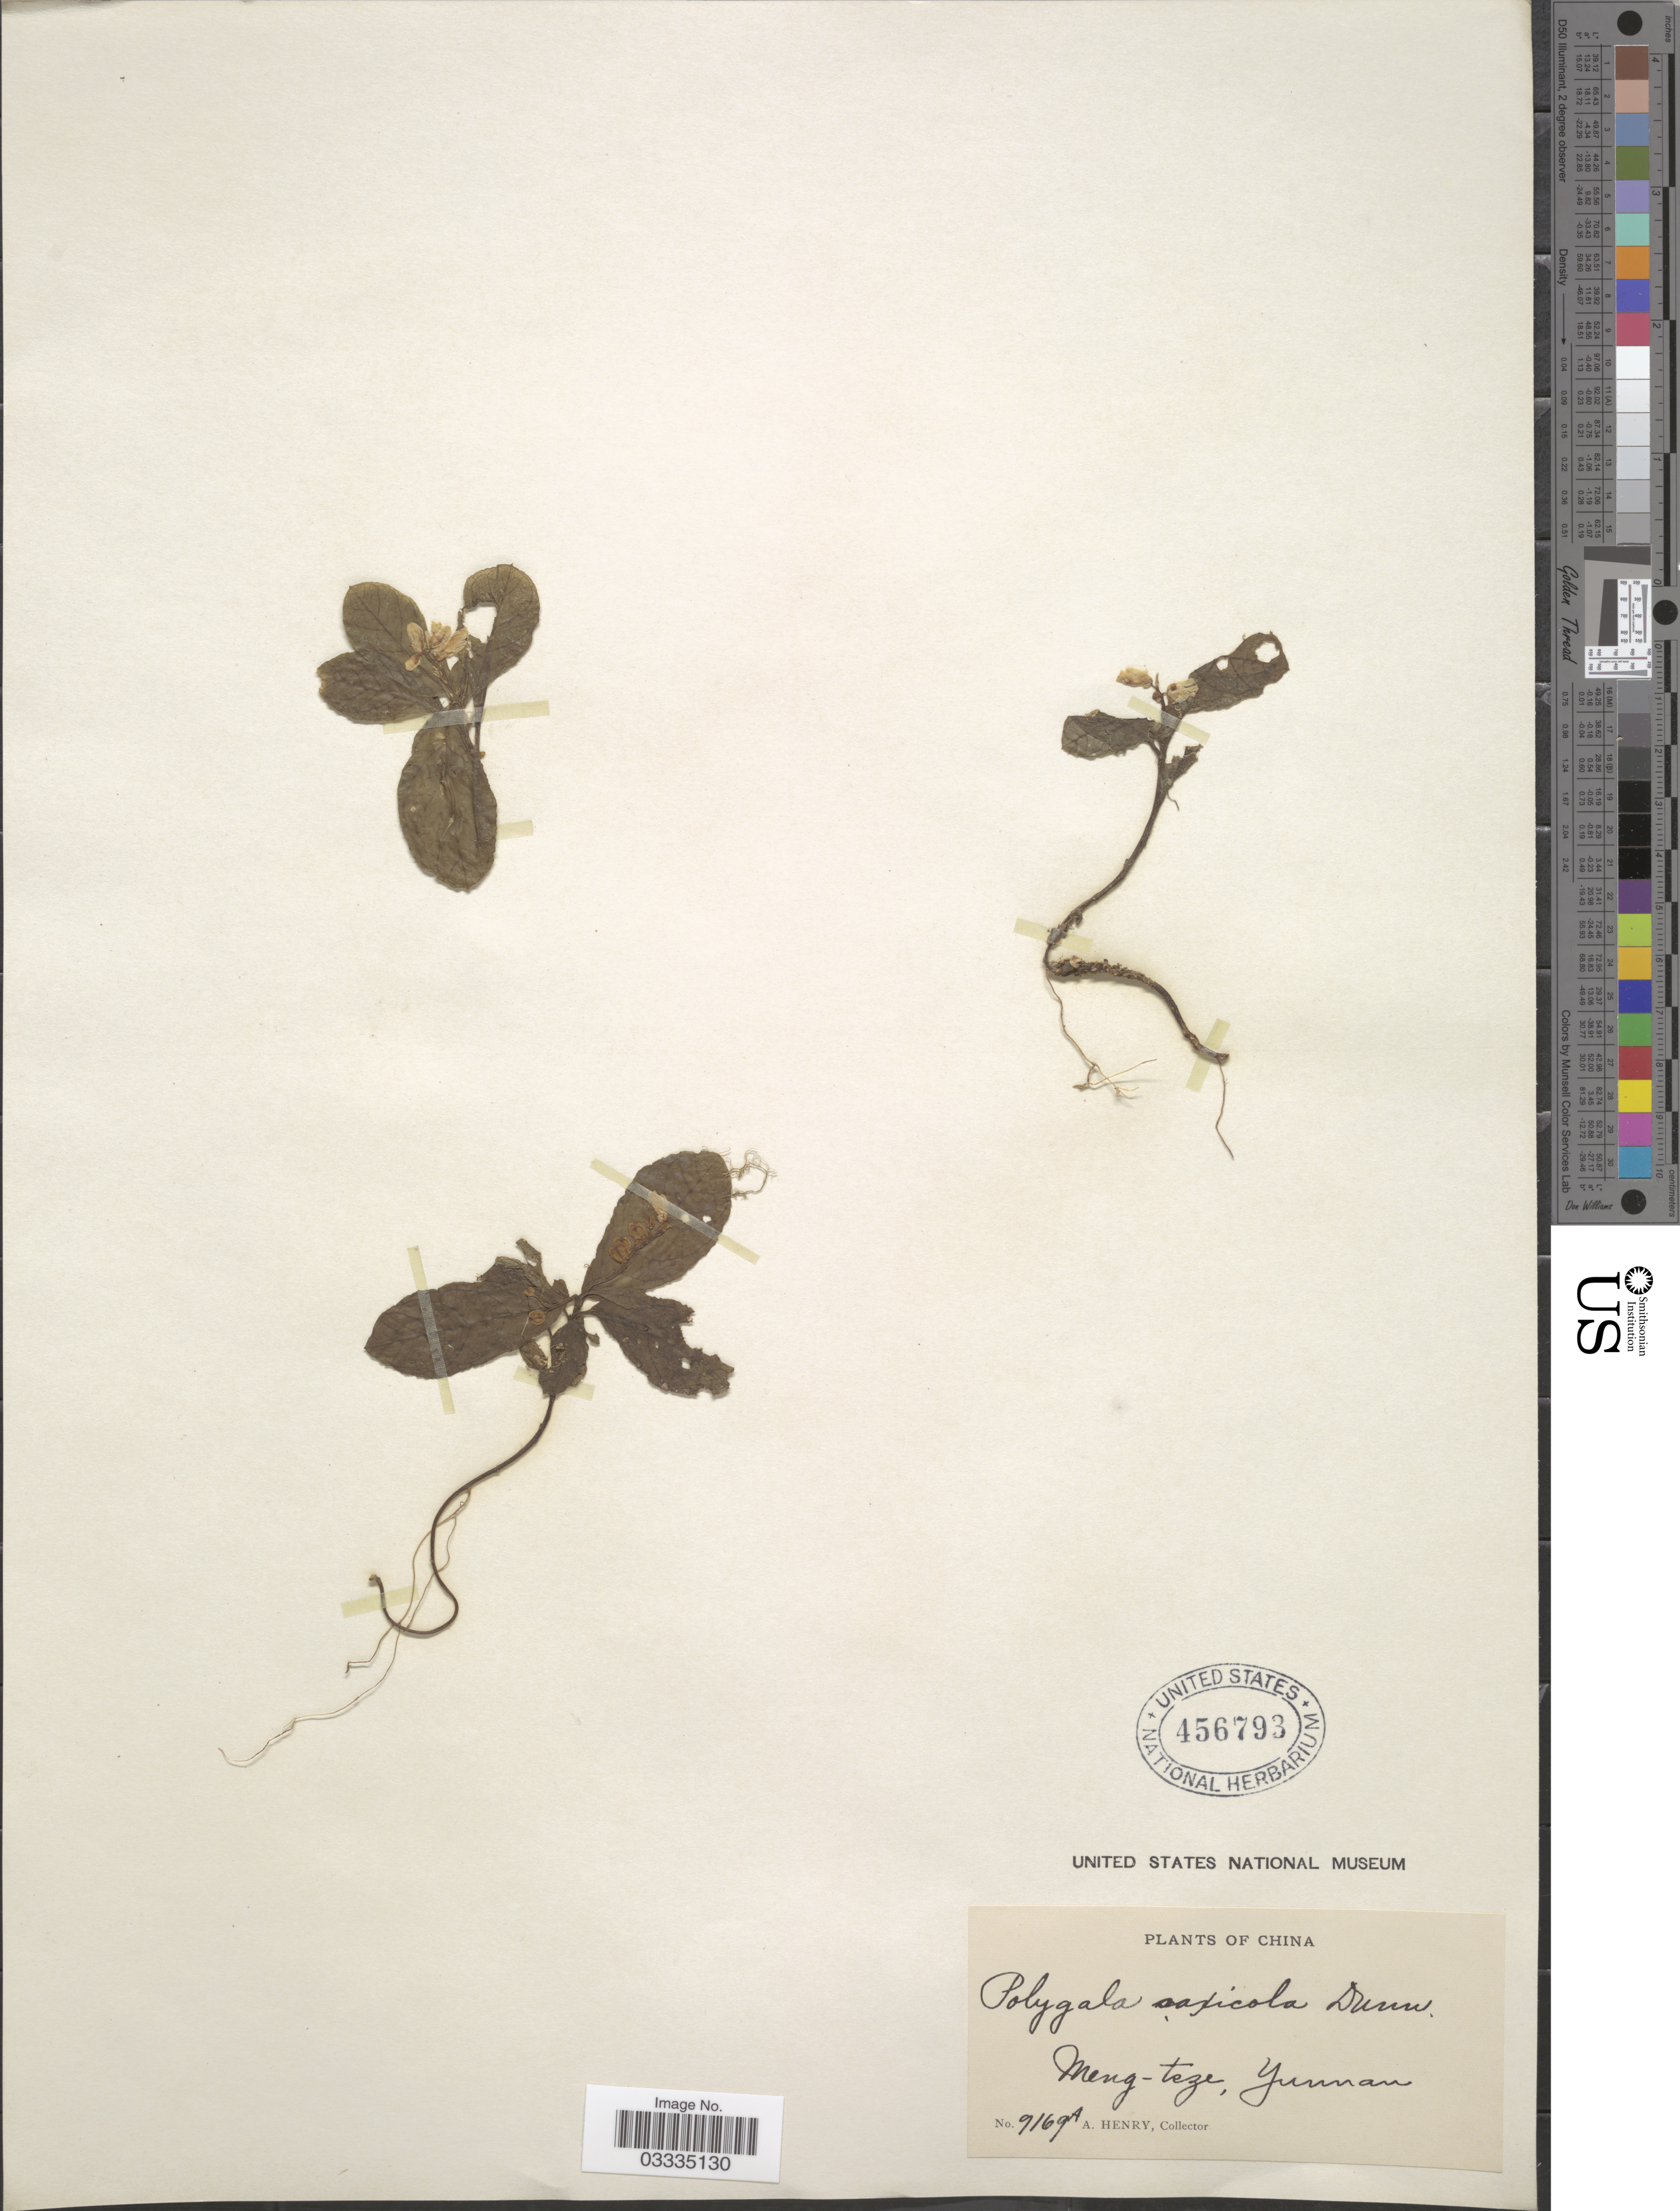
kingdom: Plantae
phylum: Tracheophyta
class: Magnoliopsida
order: Fabales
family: Polygalaceae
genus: Polygala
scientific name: Polygala saxicola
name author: Dunn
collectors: A. Henry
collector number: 9169 A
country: China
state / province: Yunnan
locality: Meng-tze.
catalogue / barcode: US 456793